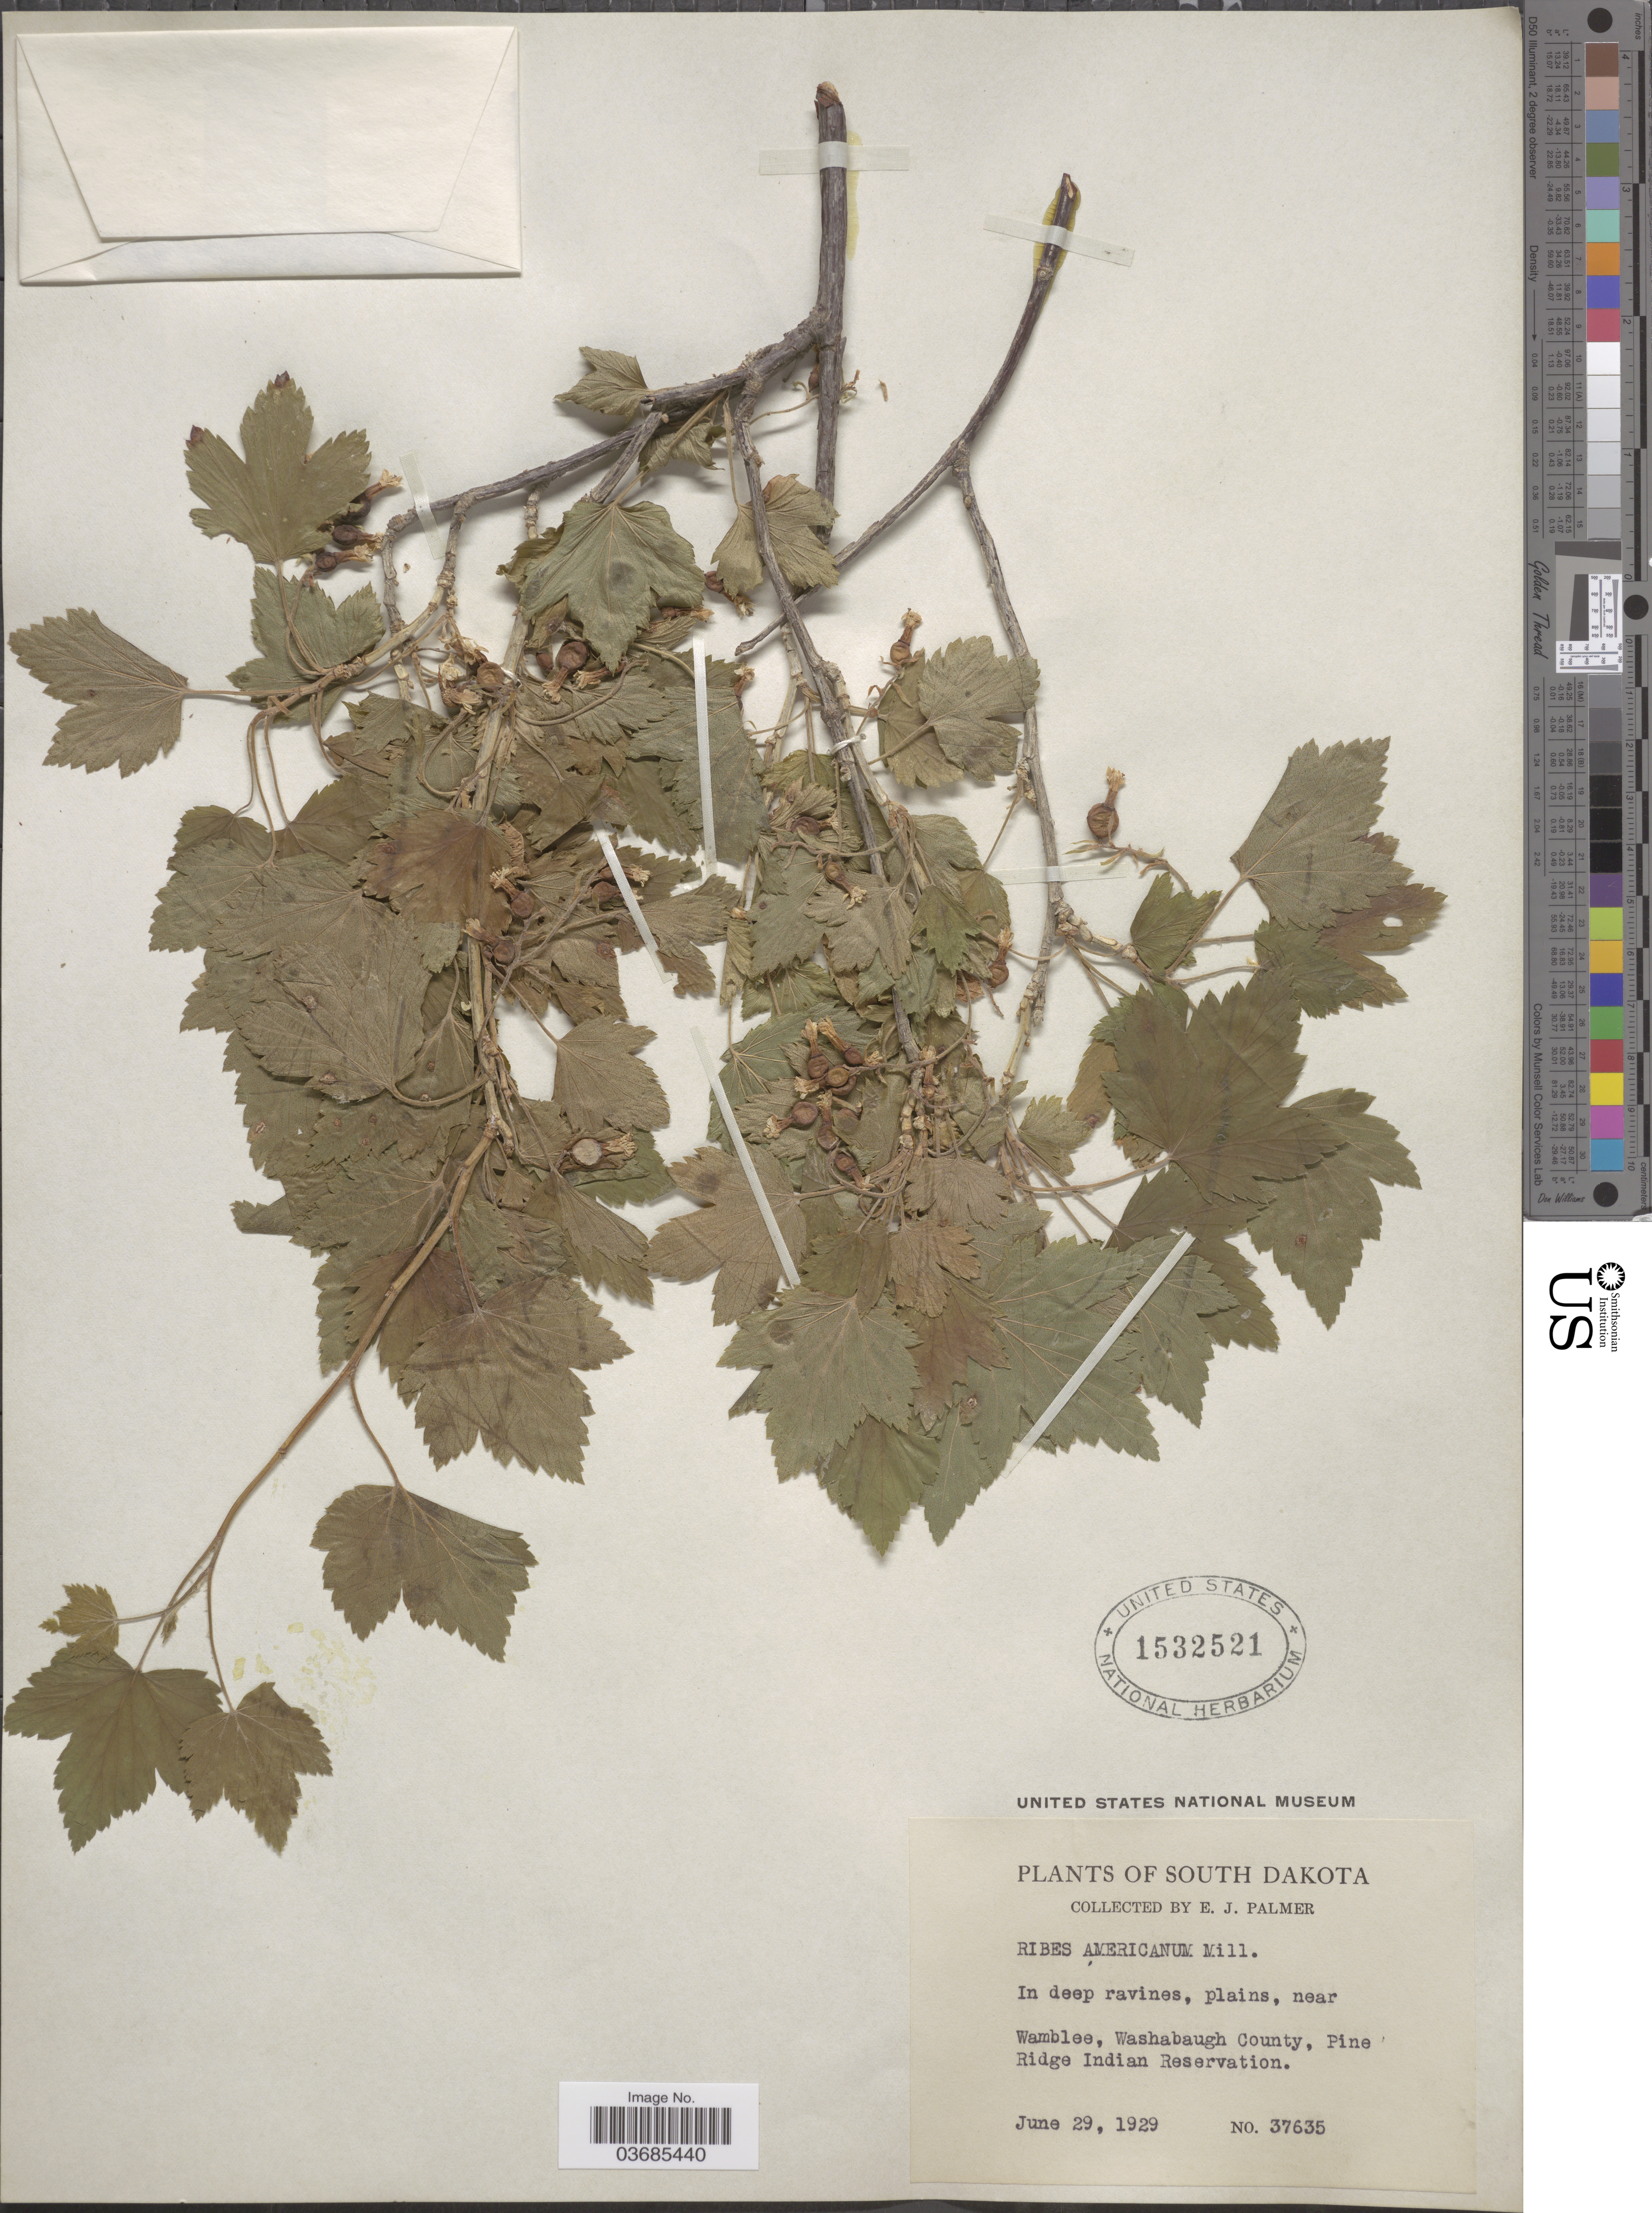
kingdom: Plantae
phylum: Tracheophyta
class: Magnoliopsida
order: Saxifragales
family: Grossulariaceae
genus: Ribes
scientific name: Ribes americanum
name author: Mill.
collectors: E. J. Palmer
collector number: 37635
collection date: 1929-06-29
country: United States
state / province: South Dakota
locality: In deep ravines, plains, near Wamblee, Washabaugh County, Pine Ridge Indian Reservation.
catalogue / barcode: US 1532521